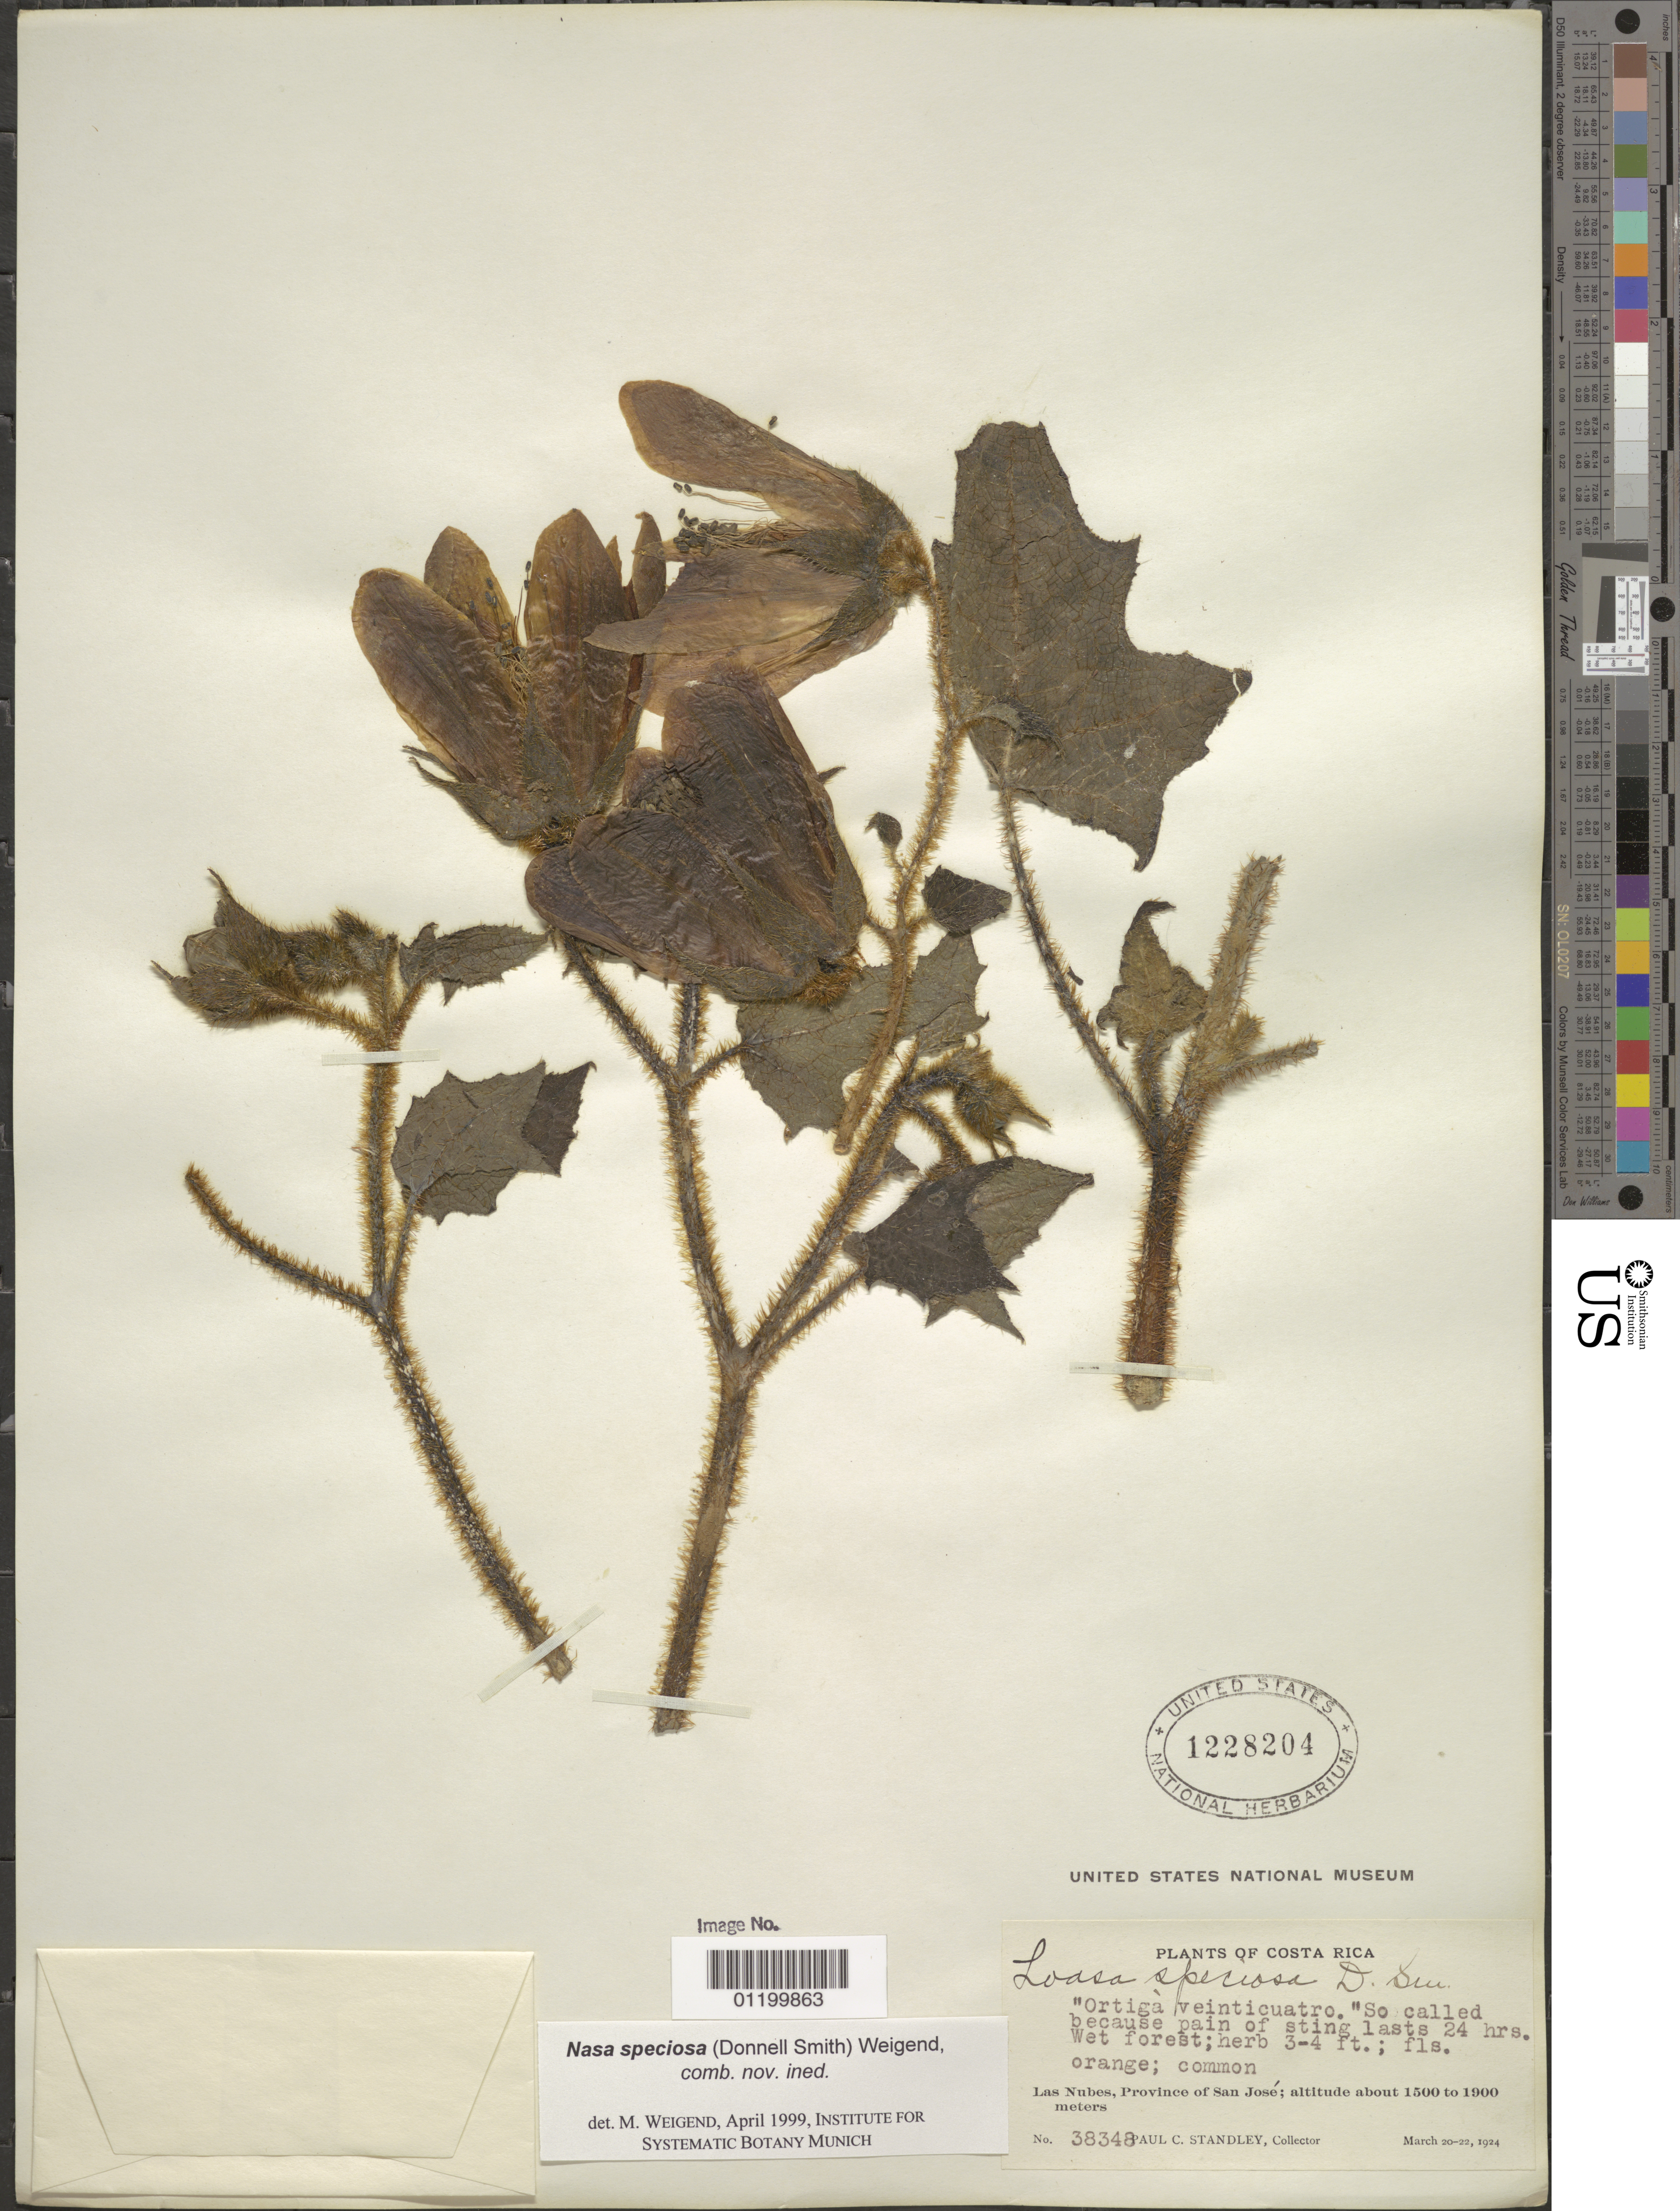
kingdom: Plantae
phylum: Tracheophyta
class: Magnoliopsida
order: Cornales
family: Loasaceae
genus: Nasa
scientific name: Nasa speciosa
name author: (Donn. Sm.) Weigend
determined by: Weigend, M.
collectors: P. C. Standley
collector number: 38348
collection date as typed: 20-22 Mar 1924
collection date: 1924-03-20/1924-03-22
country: Costa Rica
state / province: San José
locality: Las Nubes, Province of San José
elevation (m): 1500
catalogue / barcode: US 1228204